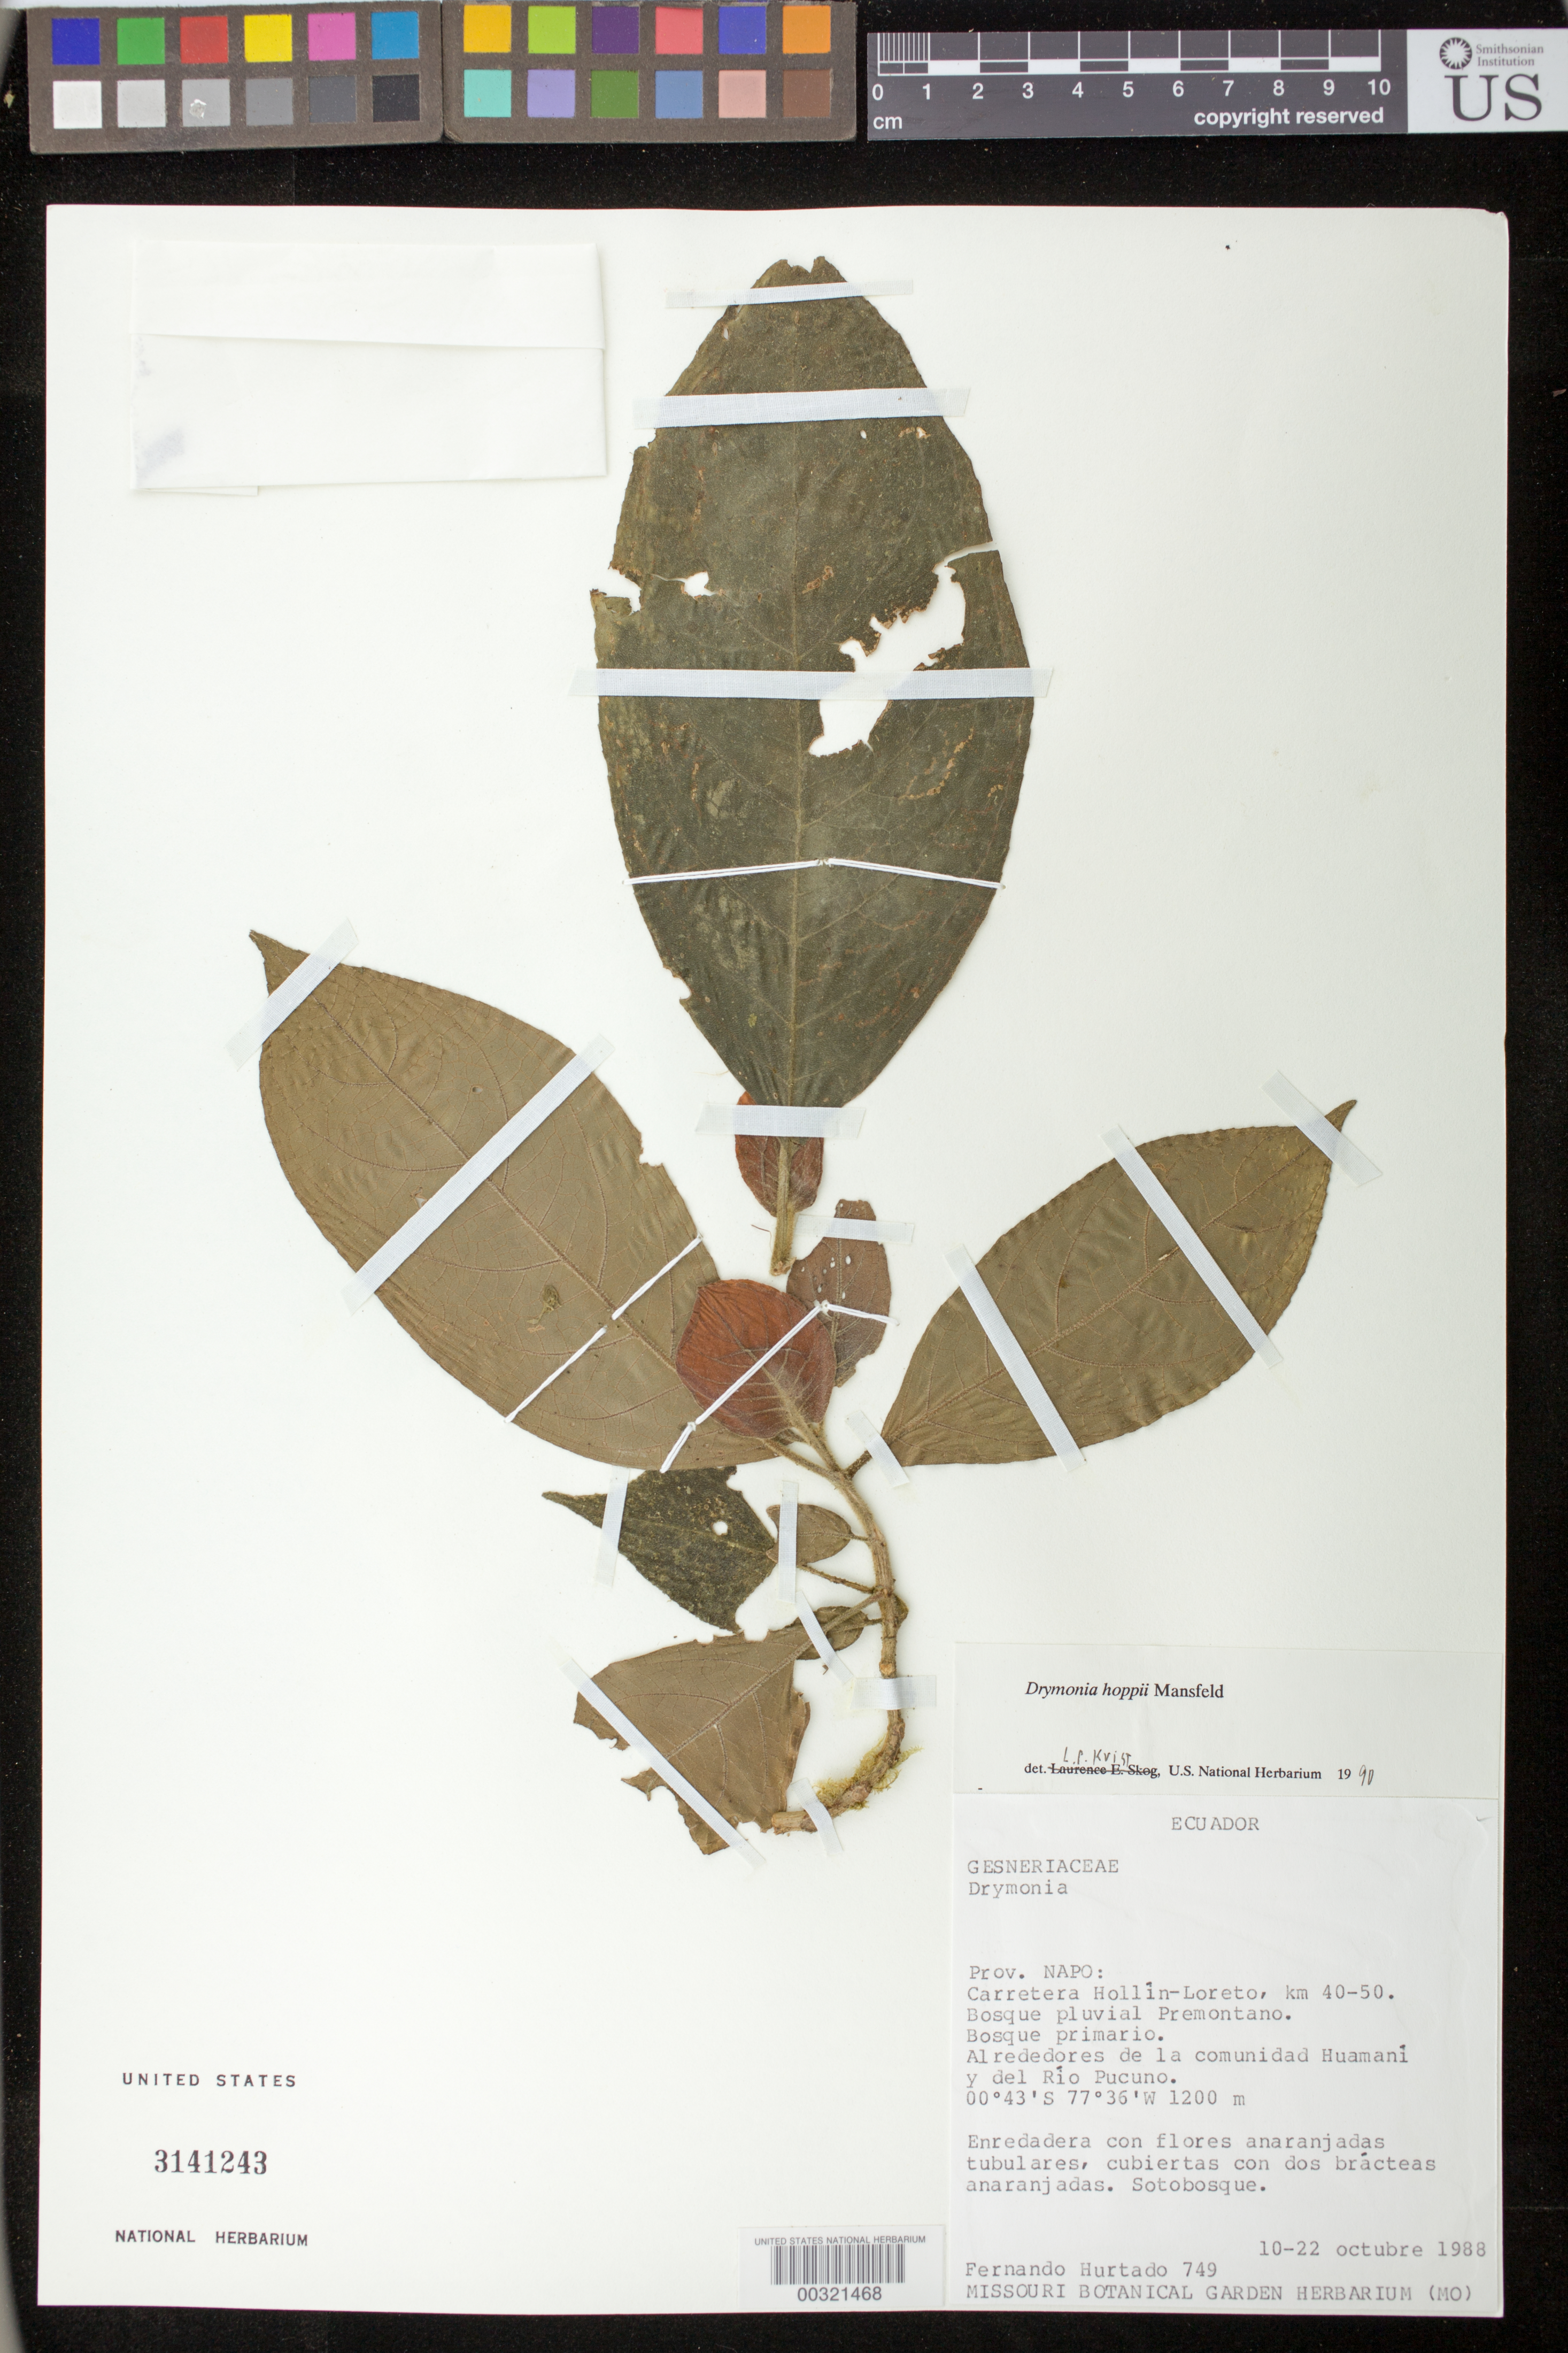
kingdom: Plantae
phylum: Tracheophyta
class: Magnoliopsida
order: Lamiales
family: Gesneriaceae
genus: Drymonia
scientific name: Drymonia hoppii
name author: (Mansf.) Wiehler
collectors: F. Hurtado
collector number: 749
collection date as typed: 10-22 Oct 1988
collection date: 1988-10-10/1988-10-22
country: Ecuador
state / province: Napo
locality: Hollin - Loreto highway, km 40-50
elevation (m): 1200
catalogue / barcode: US 3141243